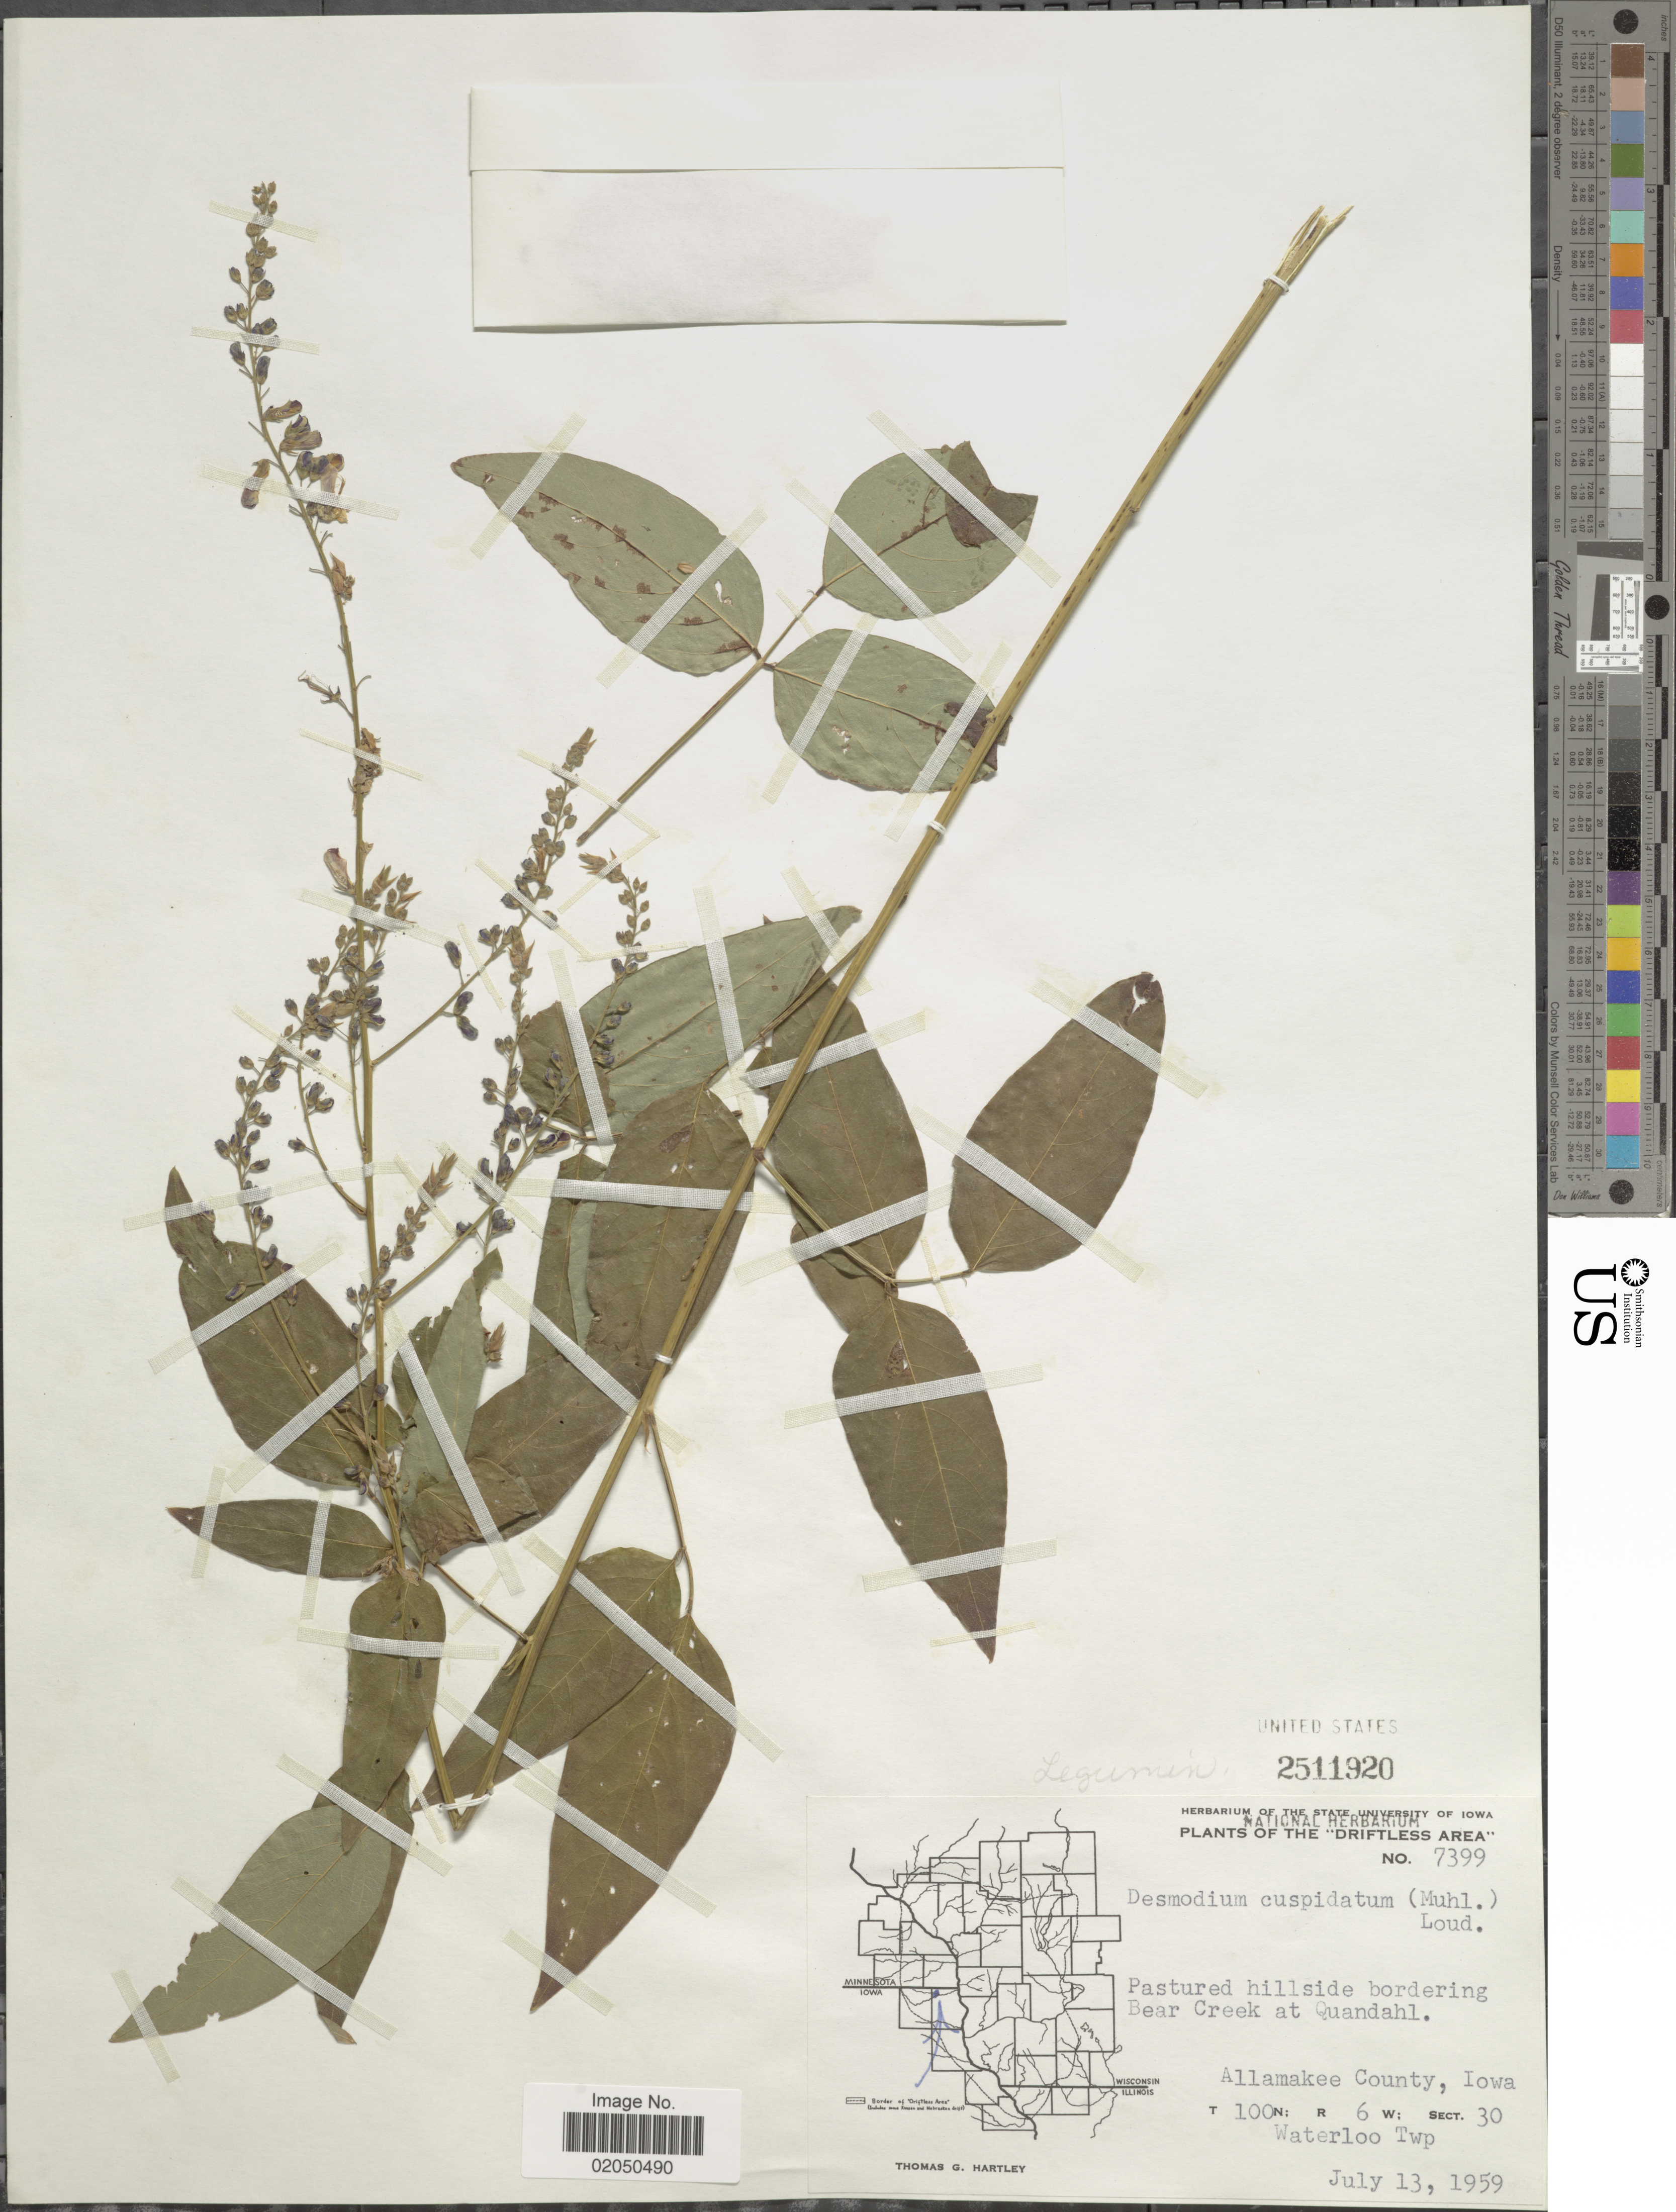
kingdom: Plantae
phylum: Tracheophyta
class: Magnoliopsida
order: Fabales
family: Fabaceae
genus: Desmodium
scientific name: Desmodium cuspidatum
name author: (Muhl. ex Willd.) Loudon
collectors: T. G. Hartley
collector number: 7399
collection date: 1959-07-13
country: United States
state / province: Iowa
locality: Drifltess Area, Pastured hillside bordering Bear Creek at Quandahl, Allamakee County, Waterloo Twp, T100N, R6W, Sect. 30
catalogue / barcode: US 2511920